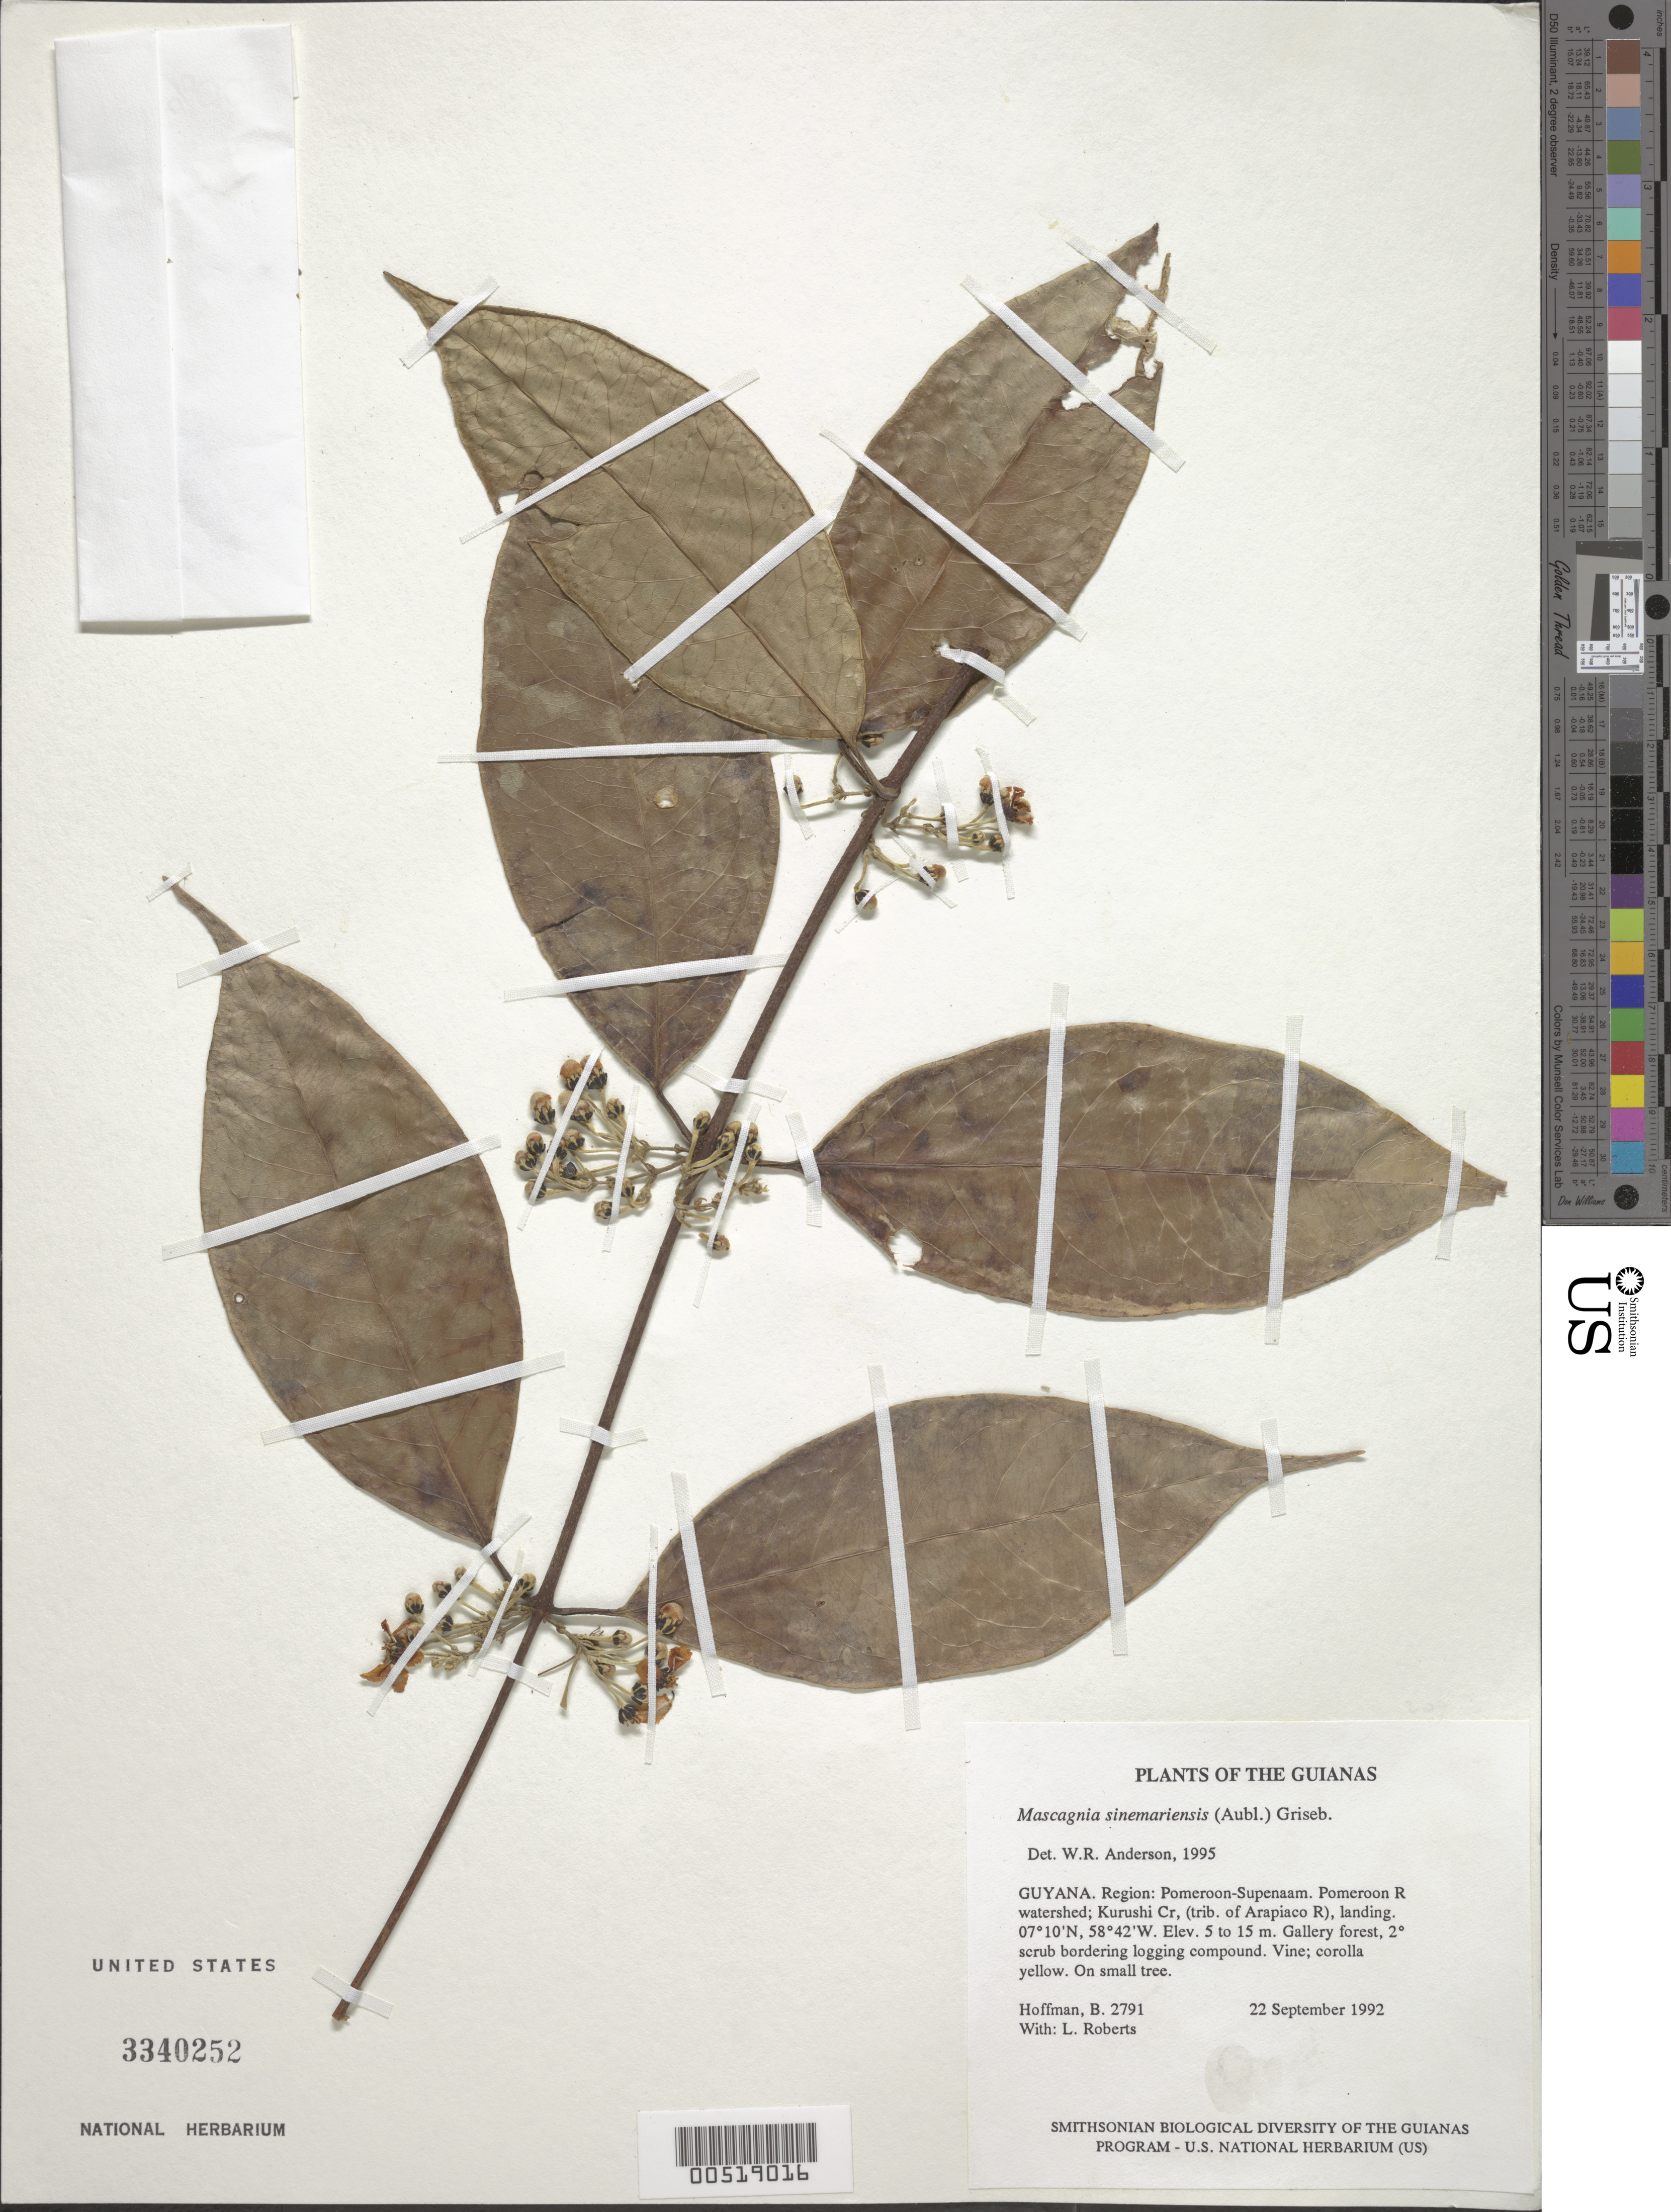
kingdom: Plantae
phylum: Tracheophyta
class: Magnoliopsida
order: Malpighiales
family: Malpighiaceae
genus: Mascagnia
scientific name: Mascagnia sinemariensis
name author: (Aubl.) Griseb.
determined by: Anderson, W. R., (MICH), University of Michigan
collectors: B. Hoffman & L. Roberts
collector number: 2791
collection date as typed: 22 September 1992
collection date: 1992-09-22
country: Guyana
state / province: Pomeroon-Supenaam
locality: Pomeroon River watershed; Kurushi Creek, (trib. of Arapiaco R), landing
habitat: Gallery forest, secondary scrub bordering logging compound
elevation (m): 5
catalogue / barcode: US 3340252